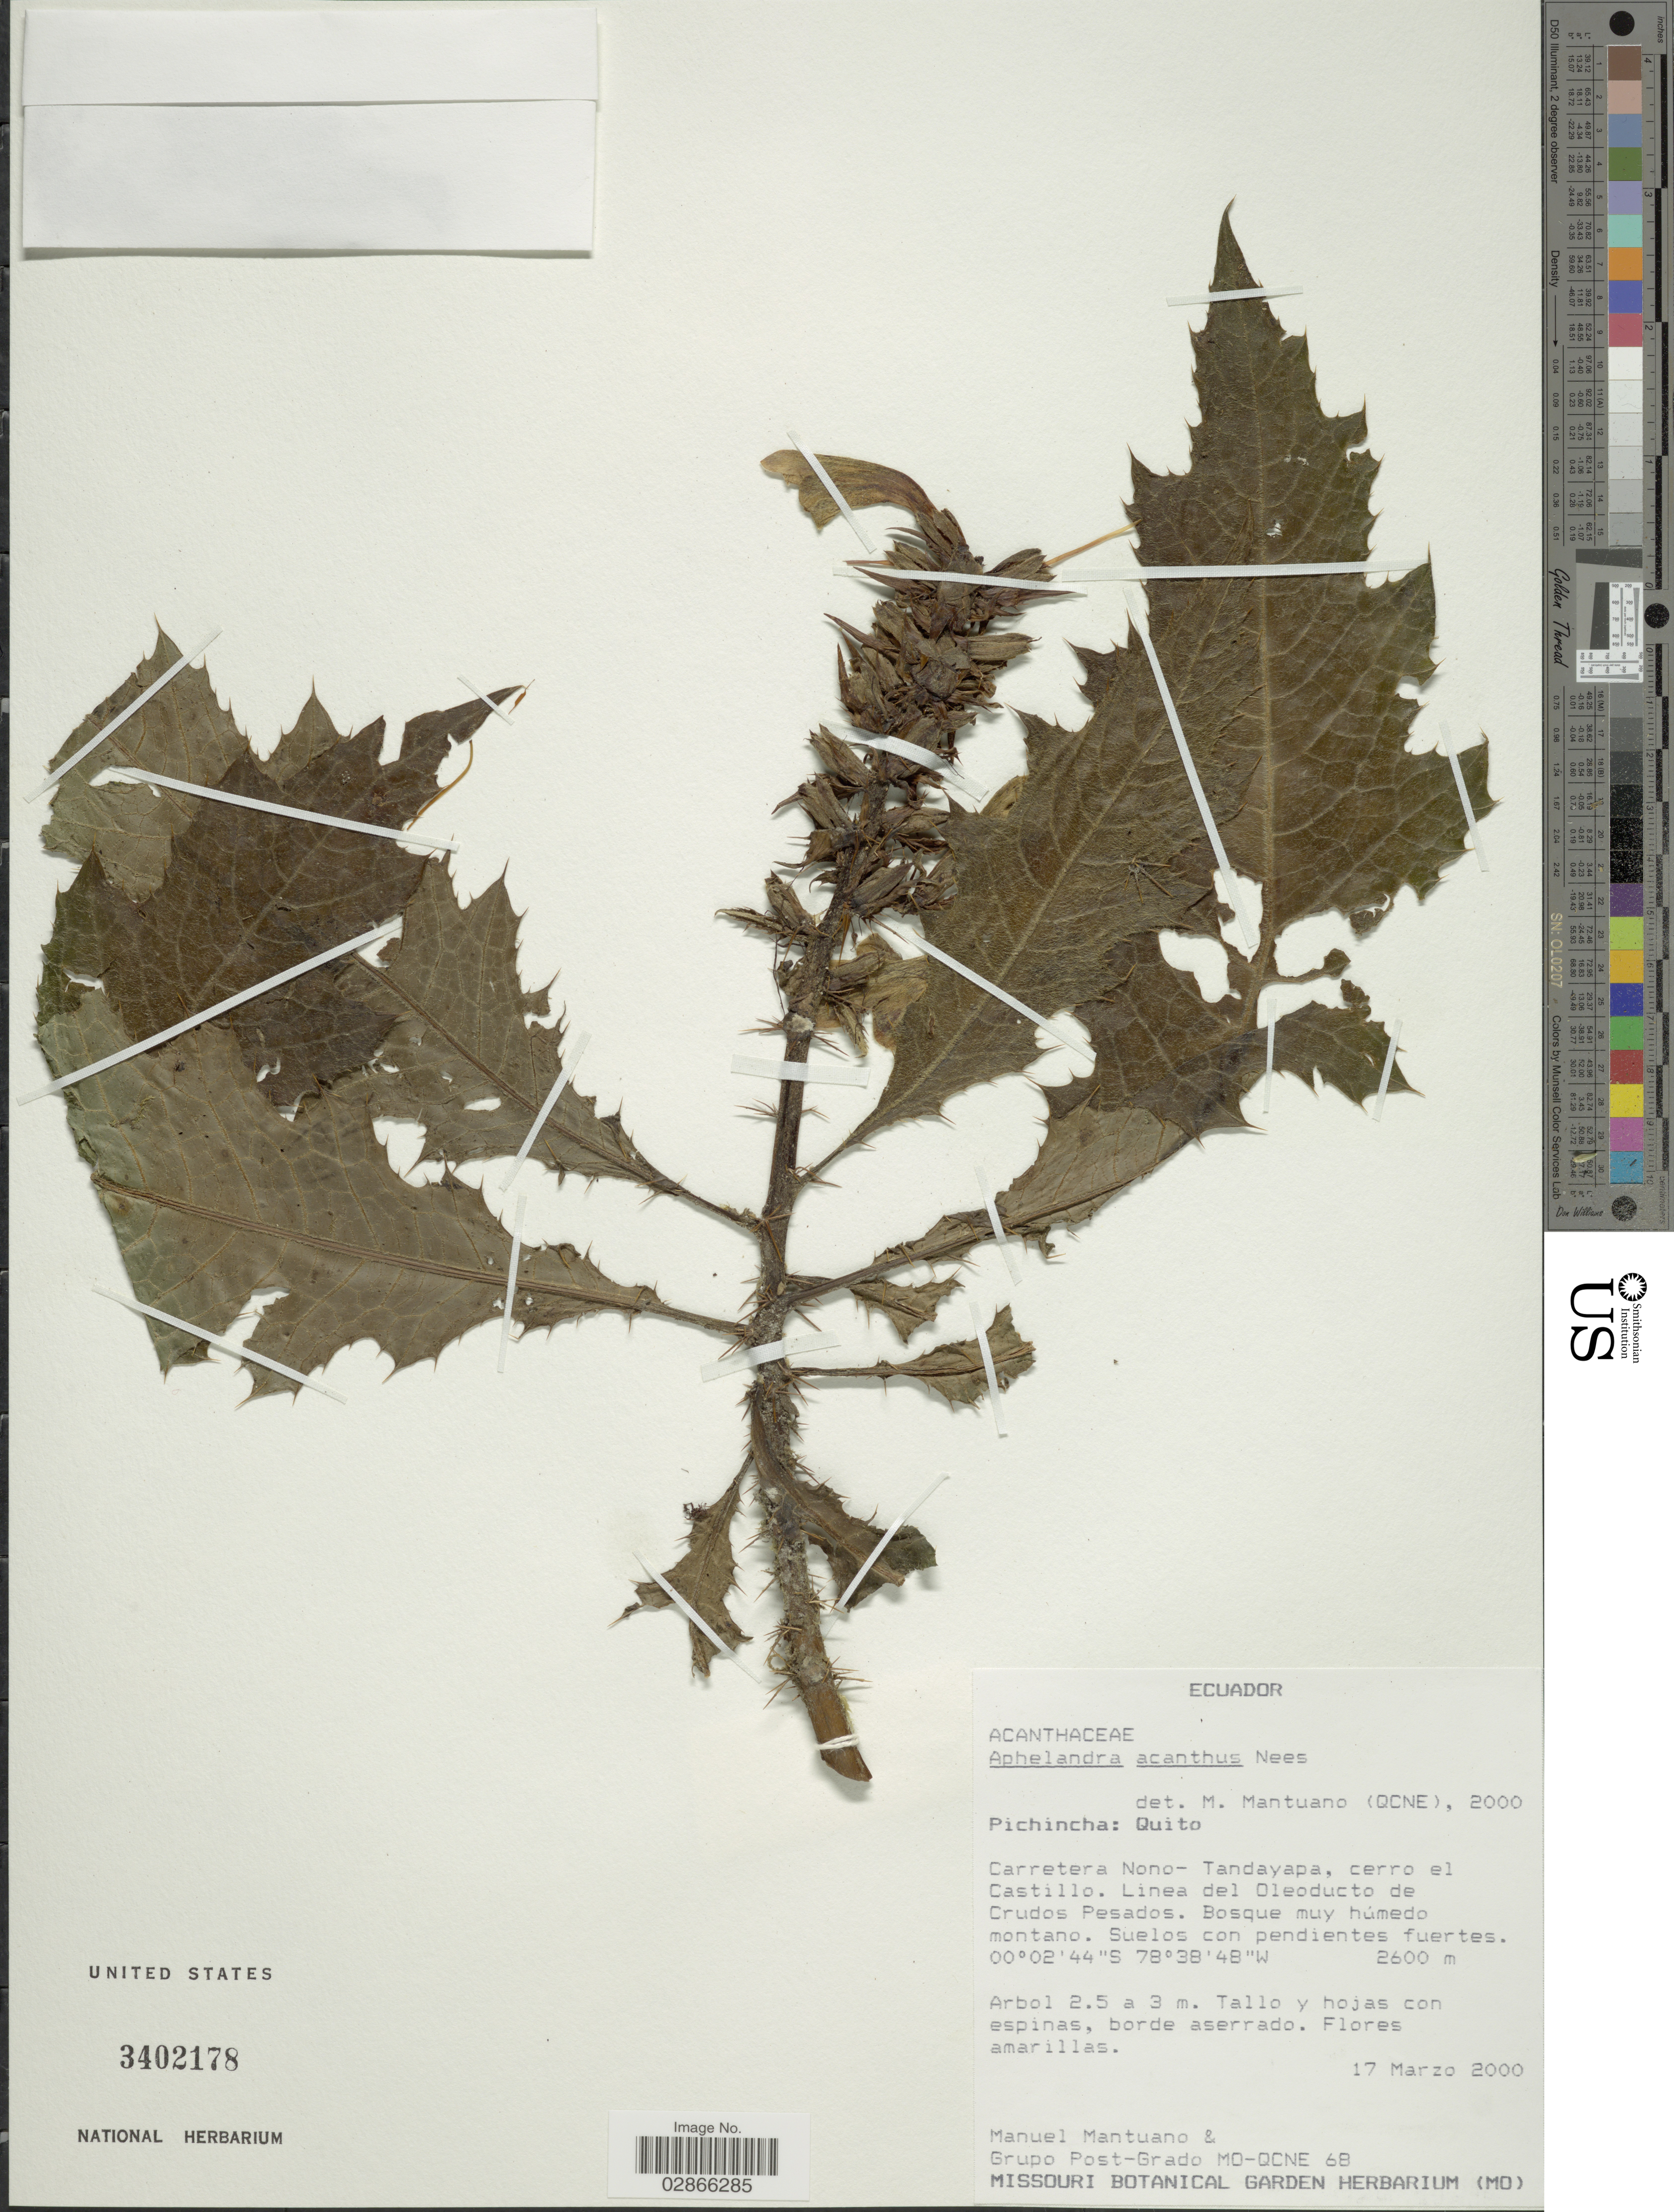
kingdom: Plantae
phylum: Tracheophyta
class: Magnoliopsida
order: Lamiales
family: Acanthaceae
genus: Aphelandra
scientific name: Aphelandra acanthus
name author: Nees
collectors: M. Mantuano & Grupo Post-Grado MO-QCNE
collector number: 68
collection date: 2000-03-17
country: Ecuador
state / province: Pichincha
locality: Quito. Carretera Nono- Tandayapa, cerro el Castillo. Lines del Oleoducto de Crudos Pesados.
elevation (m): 2600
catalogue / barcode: US 3402178